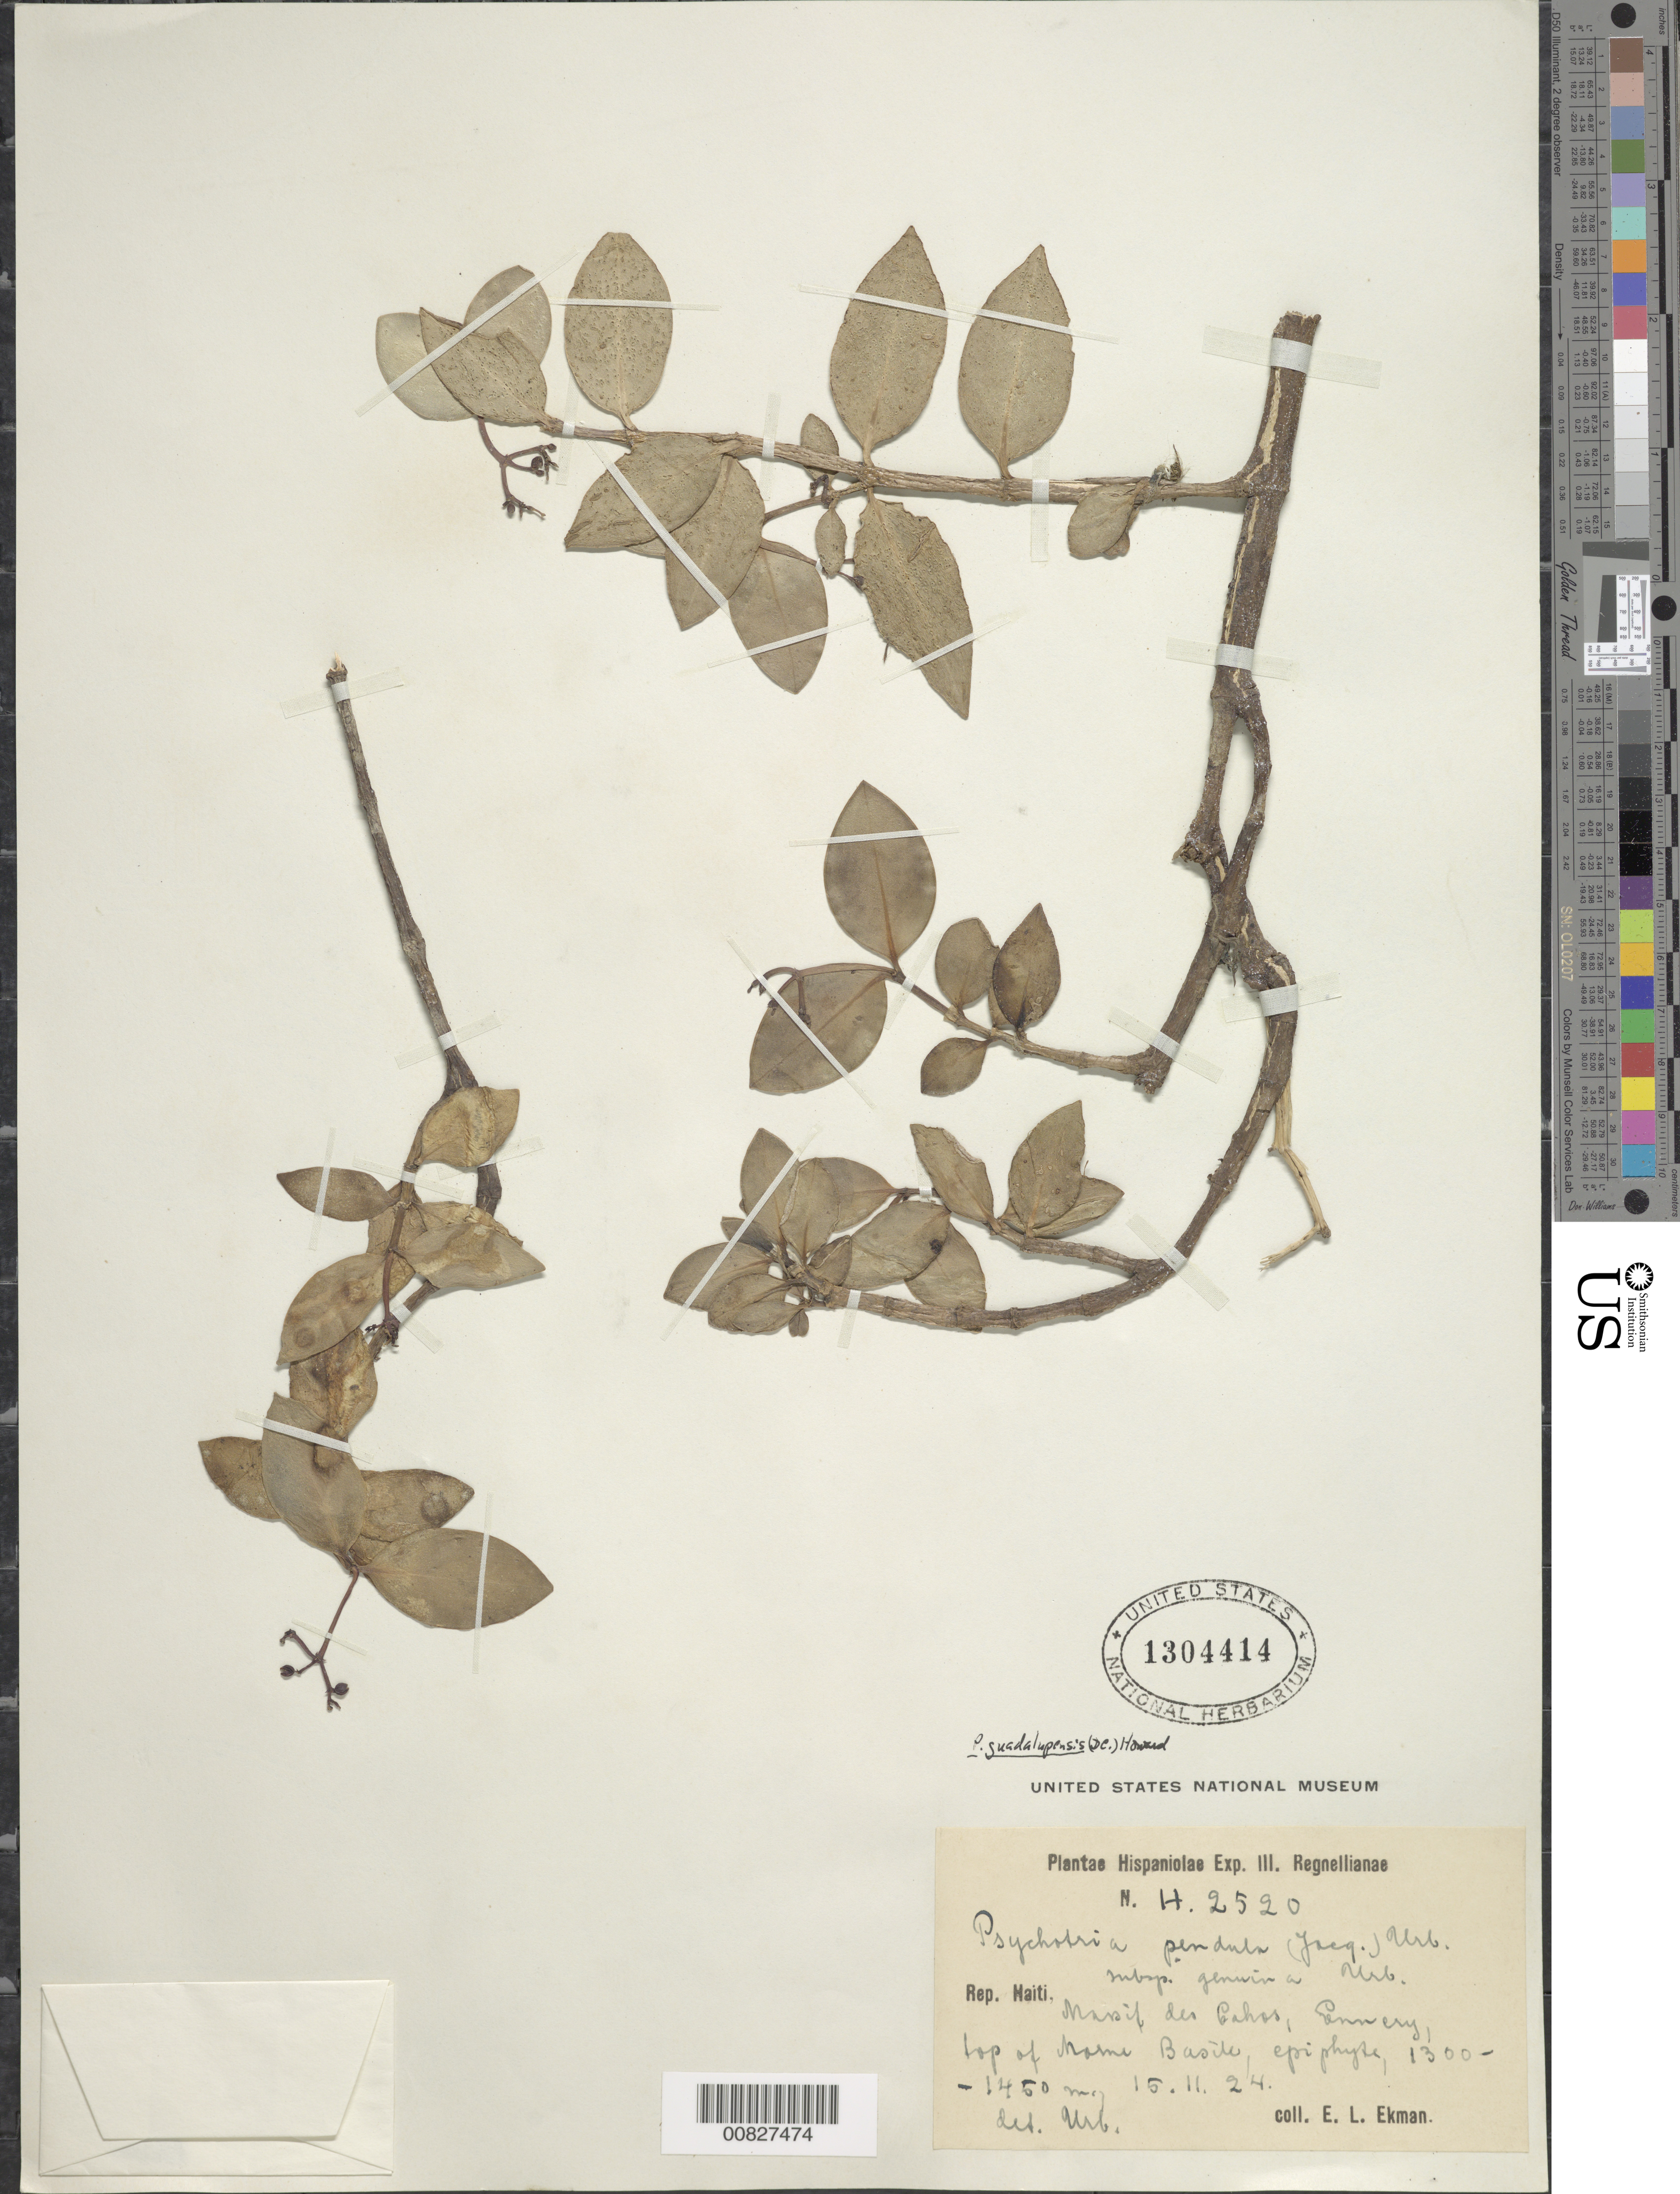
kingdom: Plantae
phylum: Tracheophyta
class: Magnoliopsida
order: Gentianales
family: Rubiaceae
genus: Notopleura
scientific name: Notopleura guadalupensis subsp. tetrapyrena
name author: (Urb.) C.M. Taylor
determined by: Nicolson, Dan H.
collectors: E. L. Ekman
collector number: H 2520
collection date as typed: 15 Nov 1924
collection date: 1924-11-15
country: Haiti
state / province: Artibonite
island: Hispaniola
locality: Massif des Cahos, Ennery, top of Morne Basile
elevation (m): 1300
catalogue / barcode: US 1304414